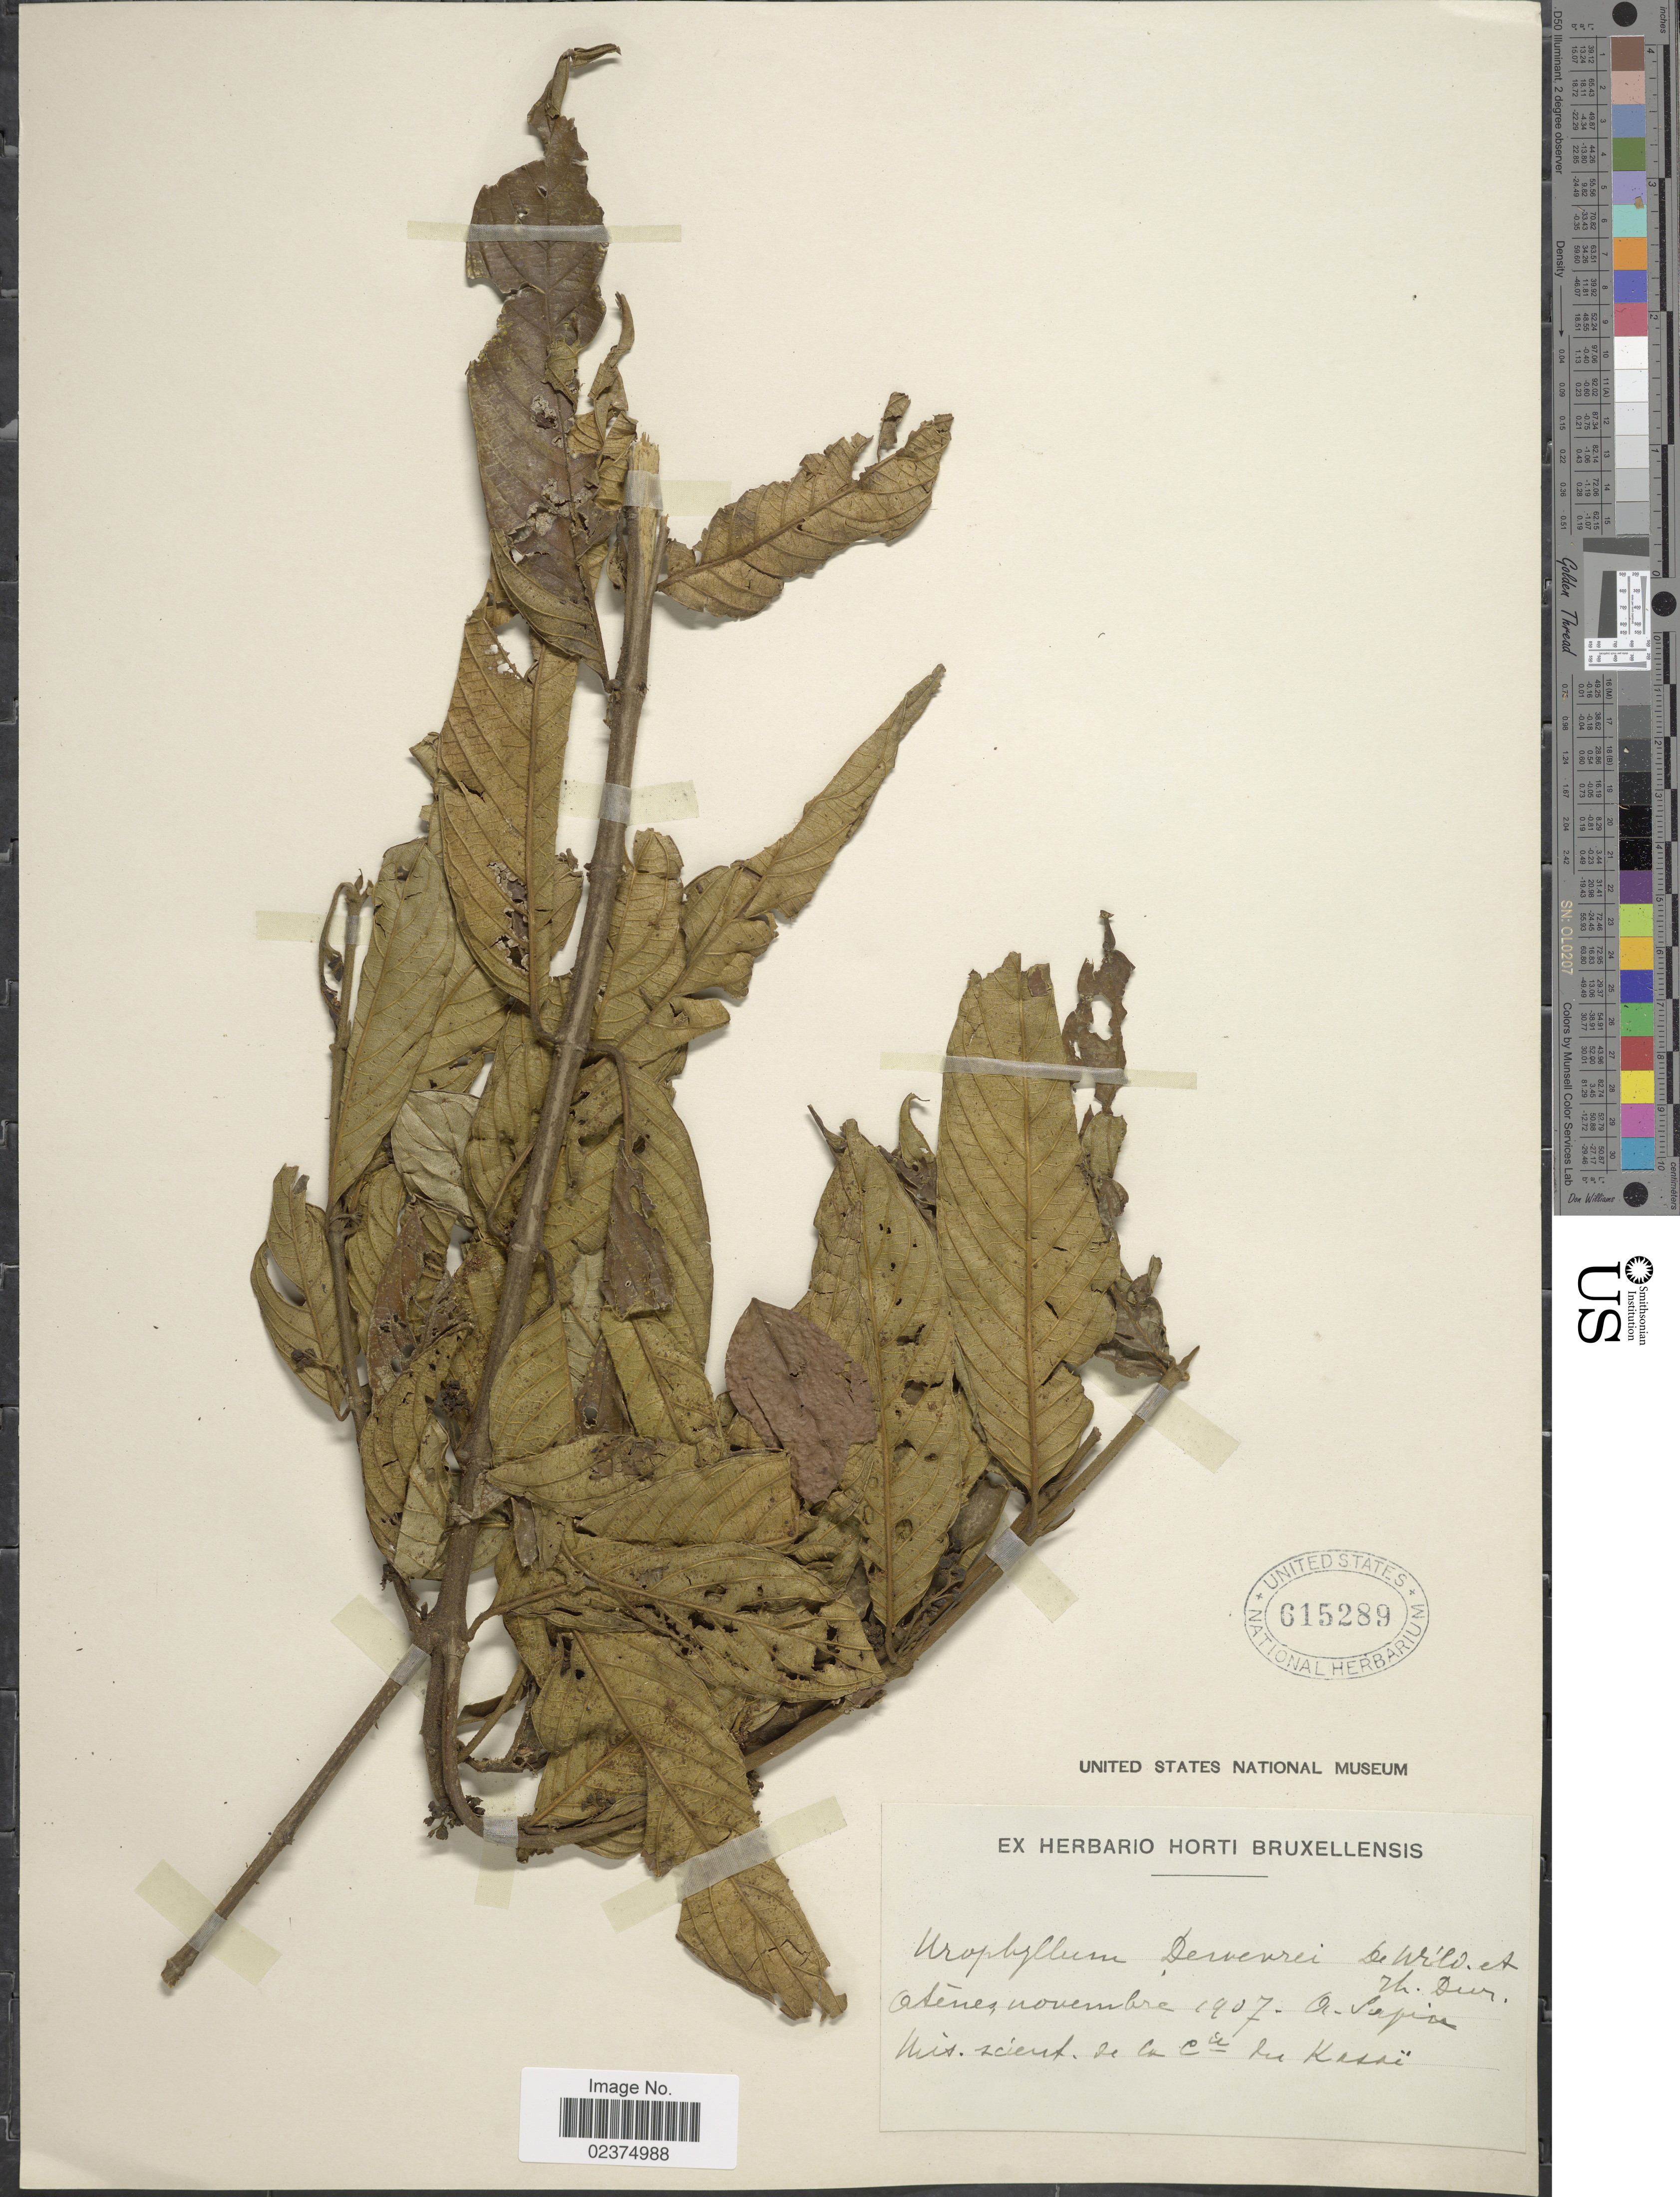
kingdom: Plantae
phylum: Tracheophyta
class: Magnoliopsida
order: Gentianales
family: Rubiaceae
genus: Pauridiantha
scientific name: Pauridiantha dewevrei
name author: (De Wild. & Durand) Bremek.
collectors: A. Sapin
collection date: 1907-10/1907-11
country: Congo, Democratic Republic of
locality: Mis. scient. de la Cie de Kasai.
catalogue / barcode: US 615289